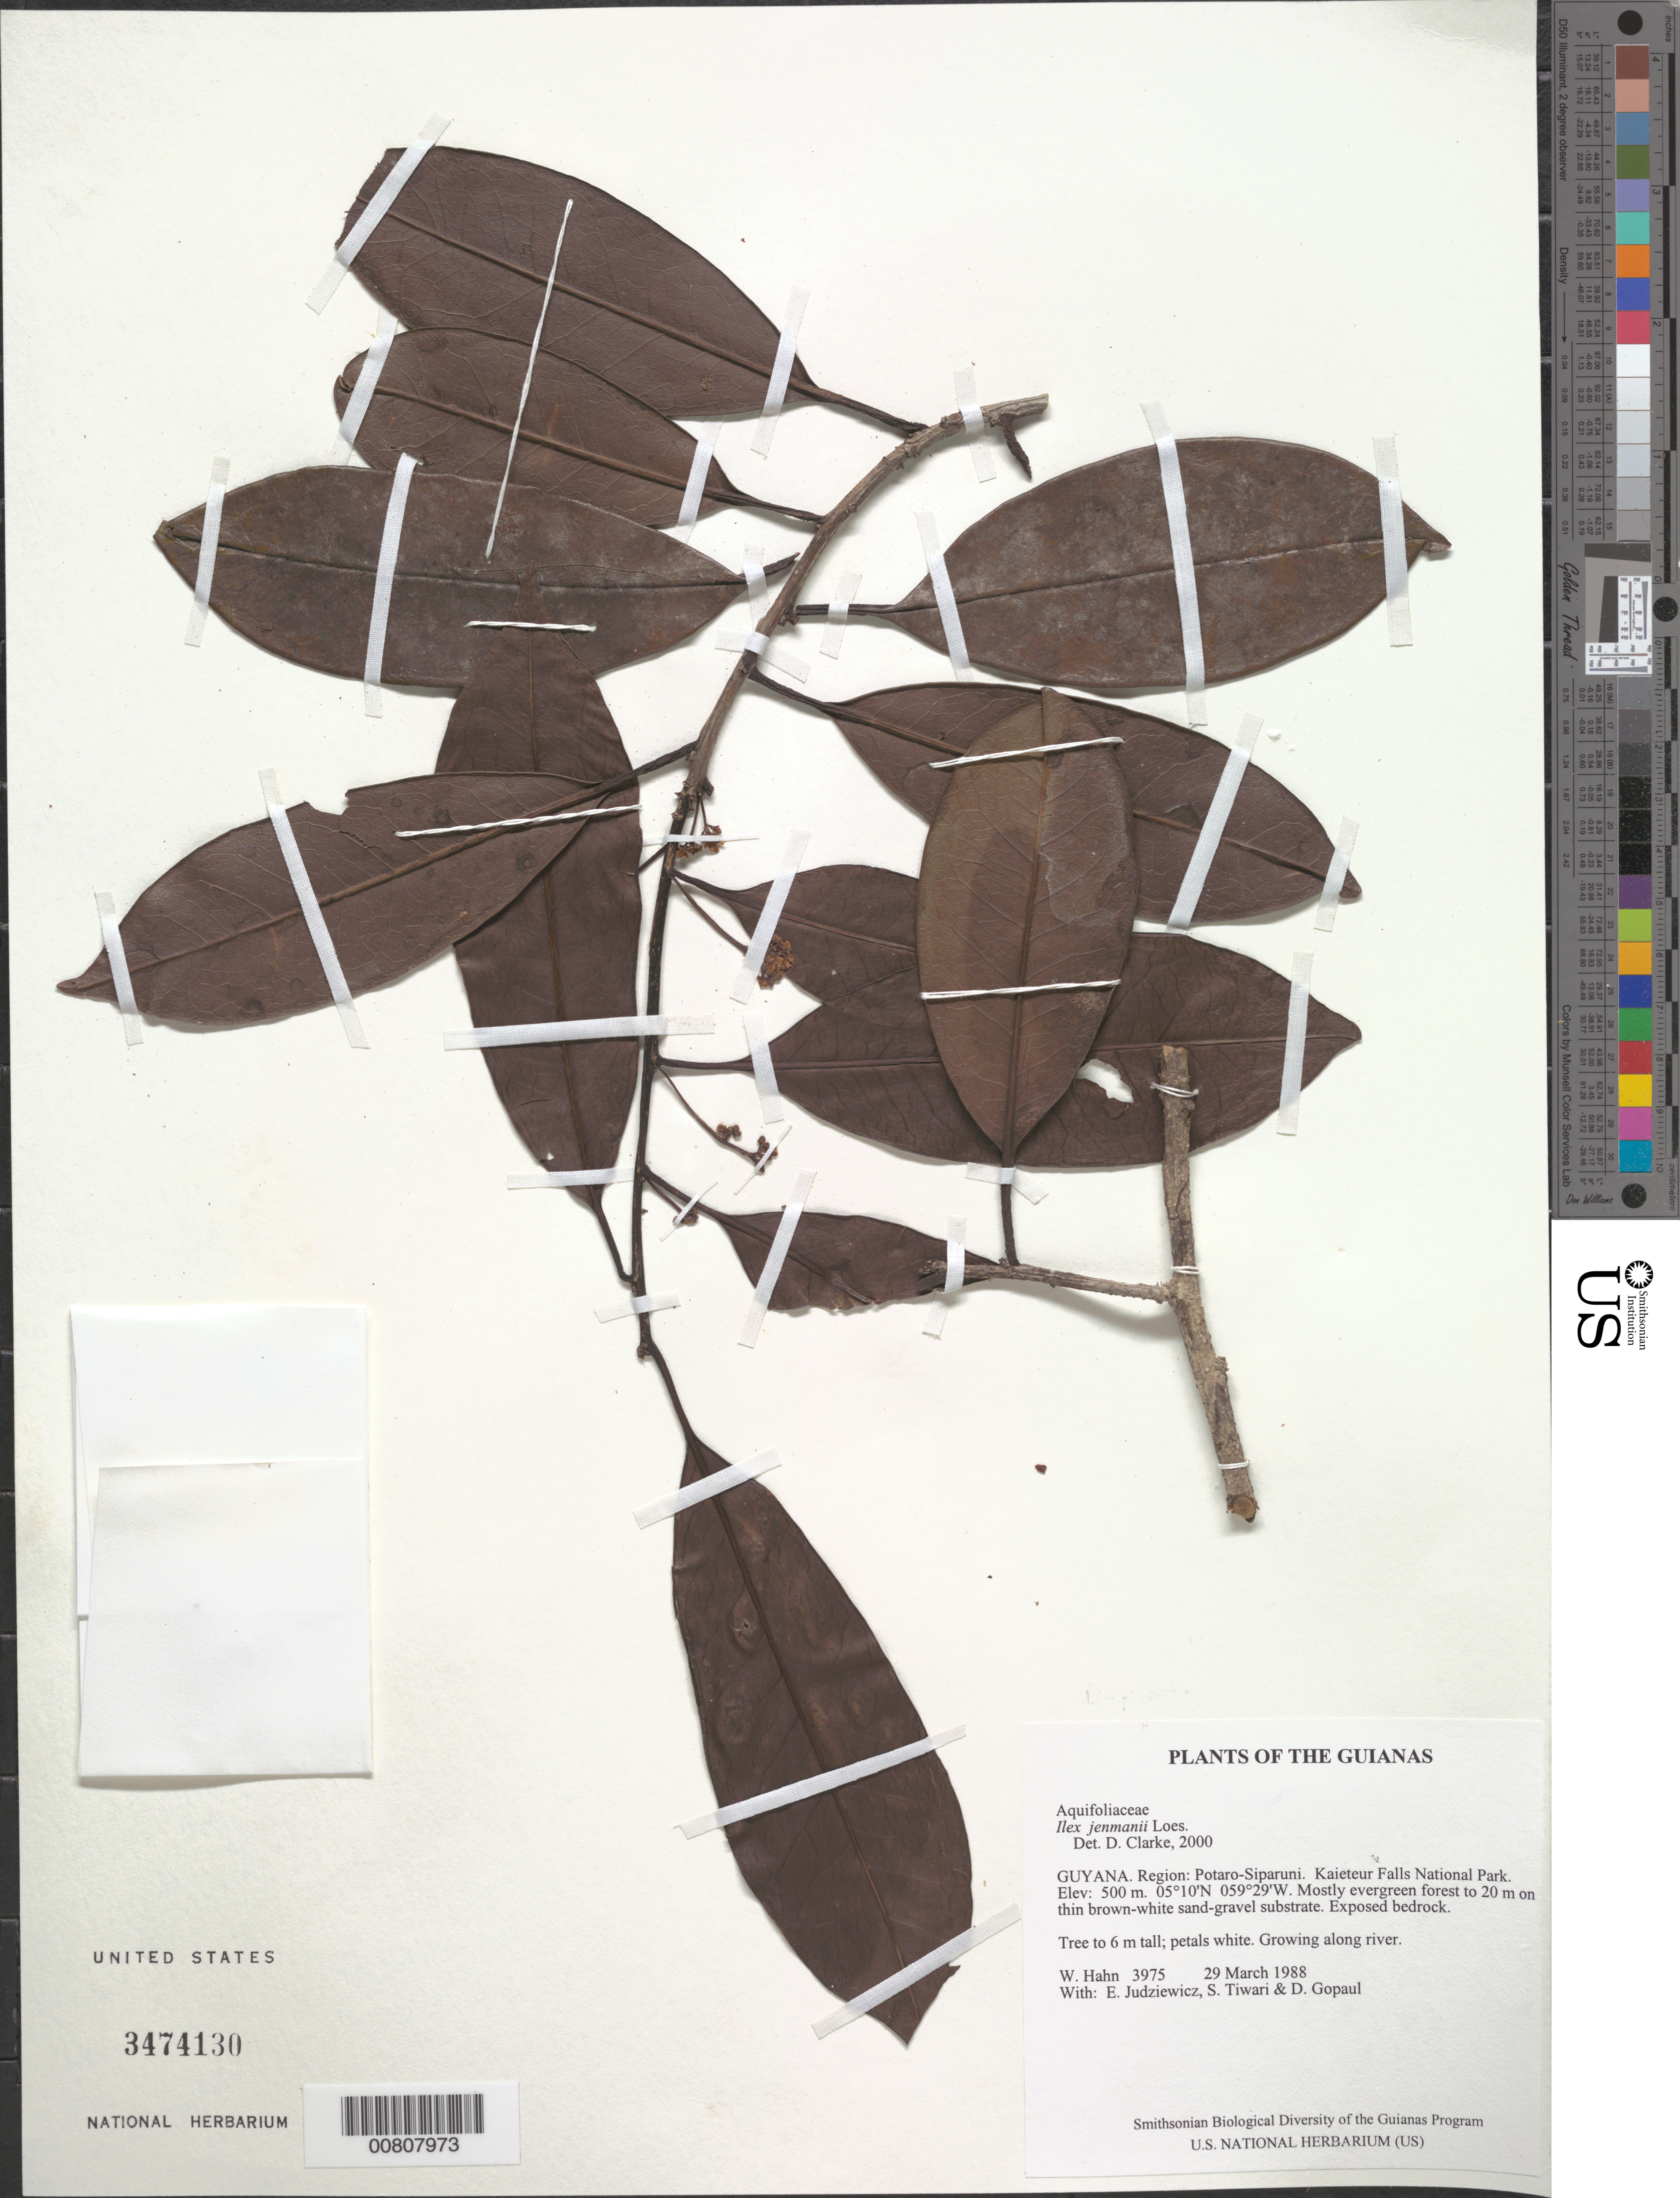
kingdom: Plantae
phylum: Tracheophyta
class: Magnoliopsida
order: Aquifoliales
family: Aquifoliaceae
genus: Ilex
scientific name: Ilex daphnogenea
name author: Reissek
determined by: Barriera, Gabrielle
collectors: W. Hahn, E. J. Judziewicz, S. Tiwari & D. Gopaul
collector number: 3975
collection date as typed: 29 March 1988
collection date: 1988-03-29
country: Guyana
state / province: Potaro-Siparuni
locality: Kaieteur Falls National Park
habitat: Mostly evergreen forest to 20 m on thin brown-white sand-gravel substrate. Exposed bedrock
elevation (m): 500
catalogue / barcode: US 3474130